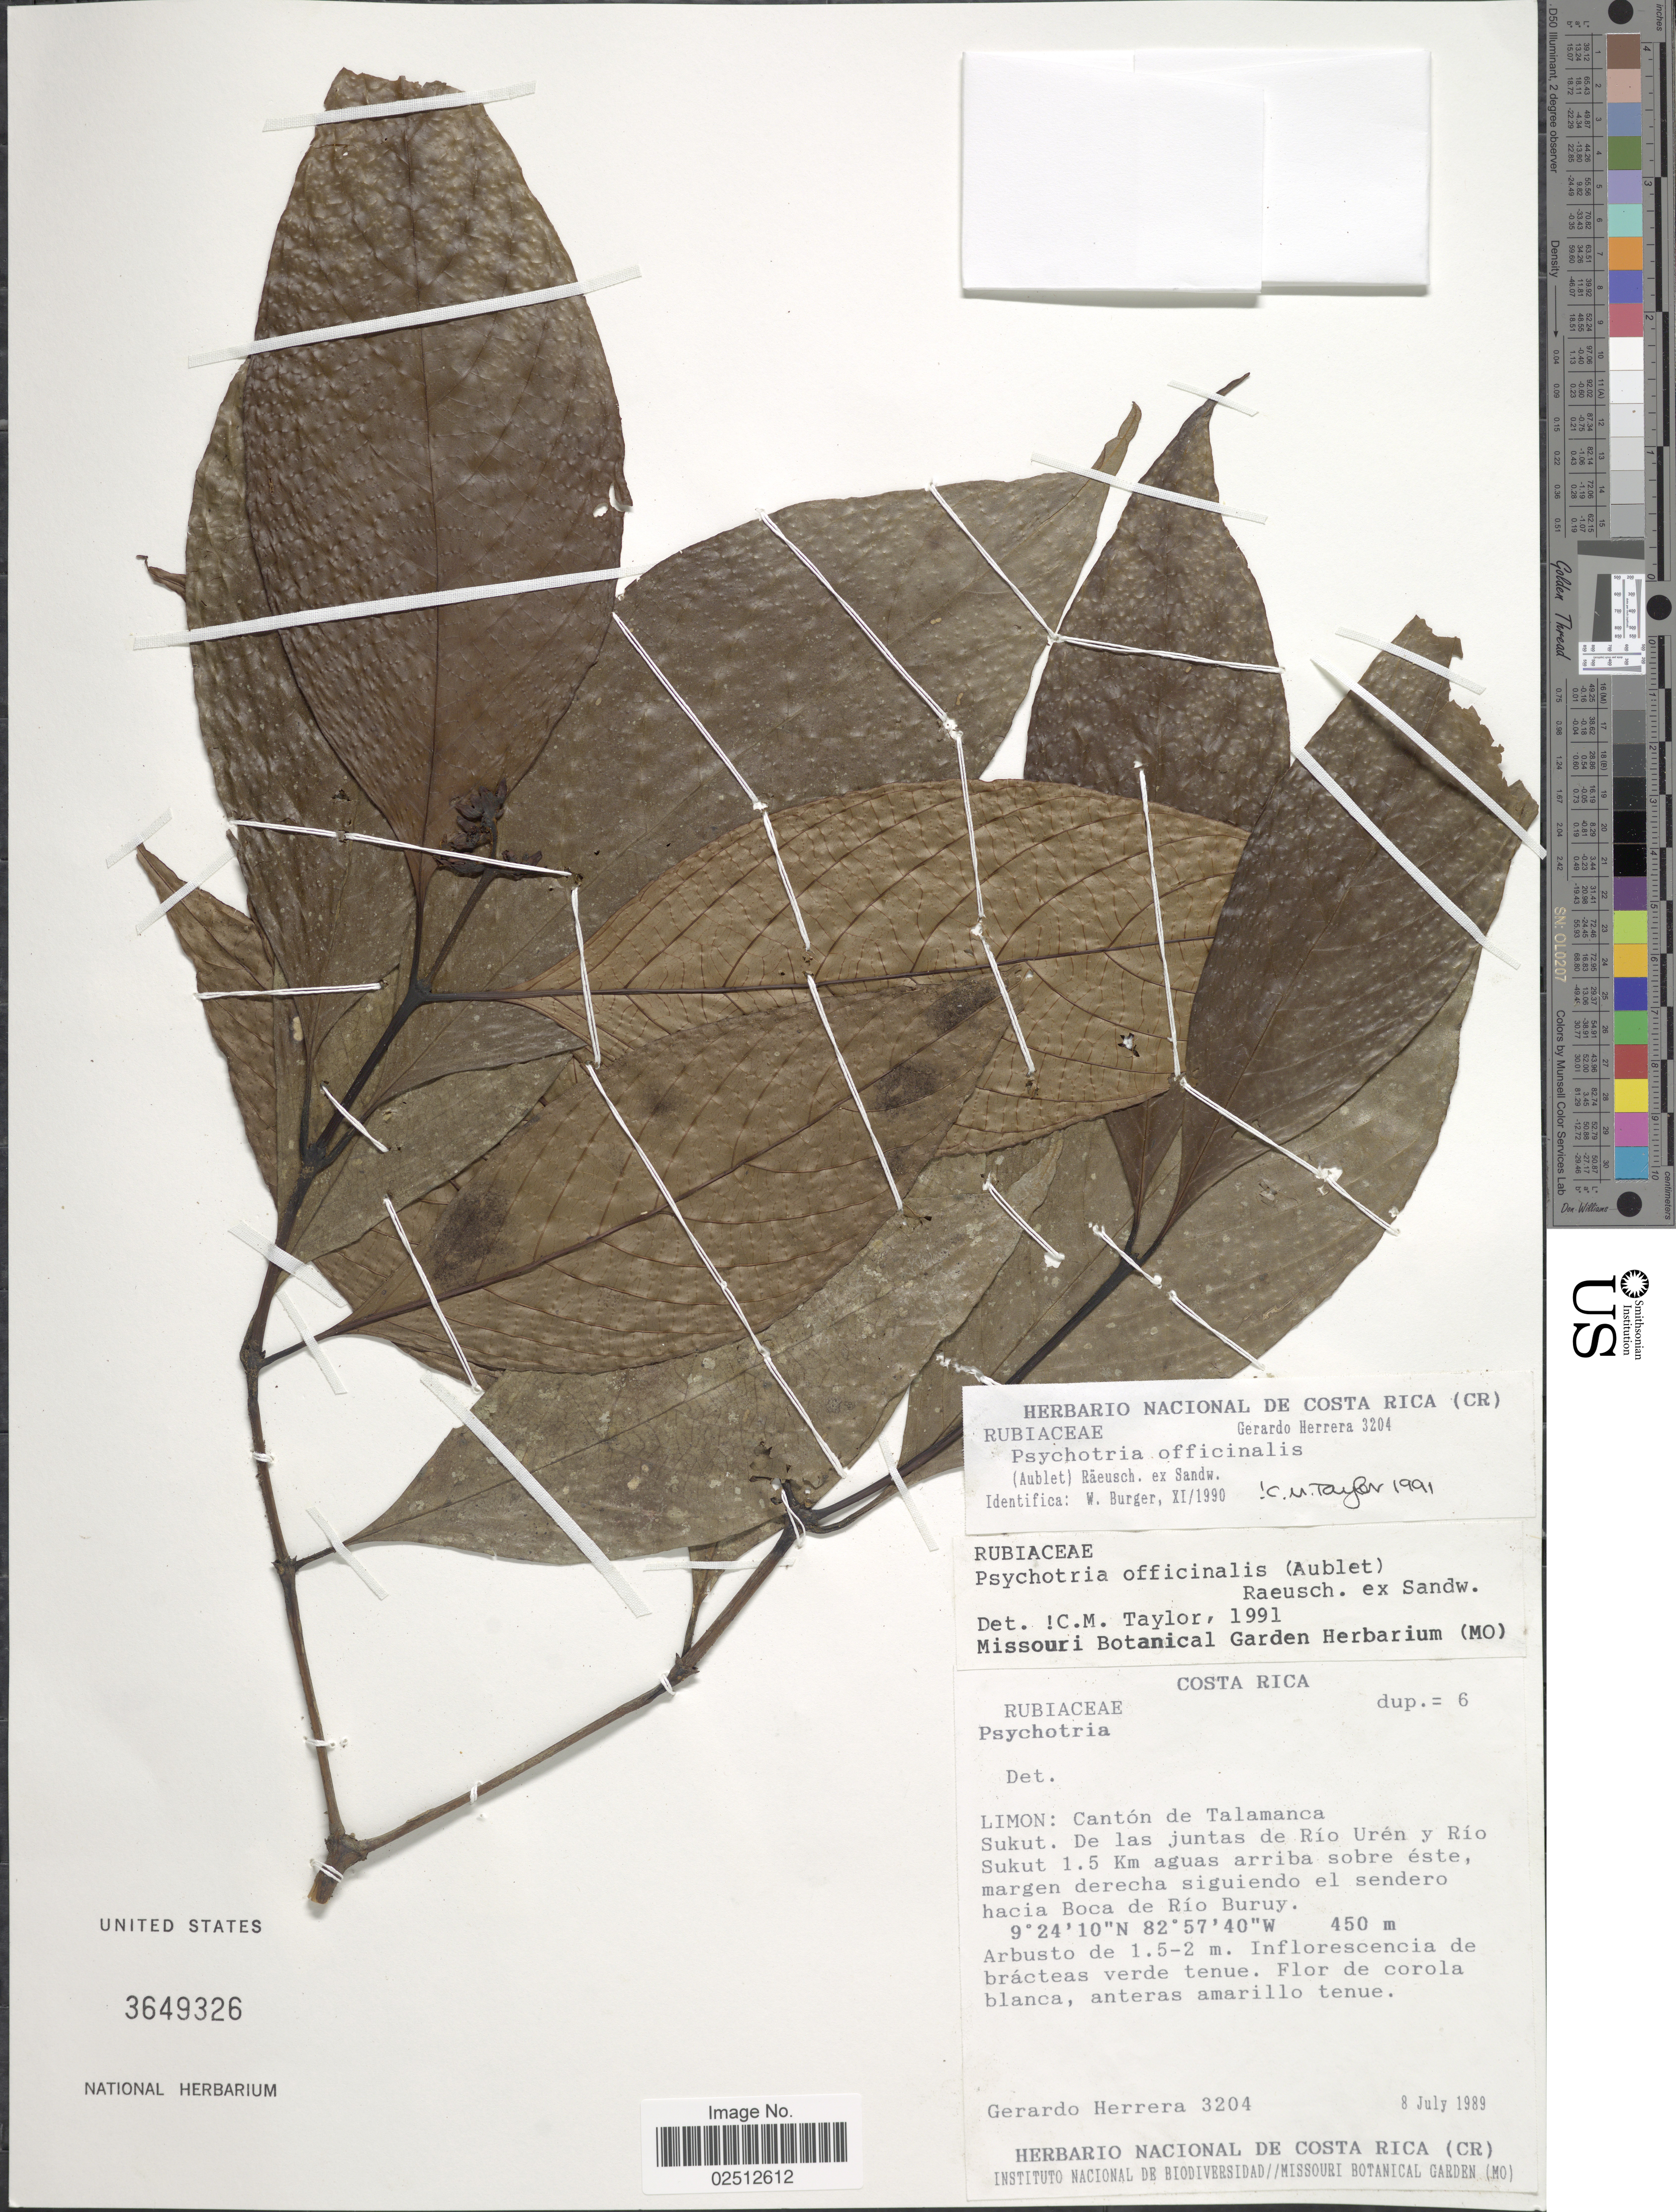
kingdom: Plantae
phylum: Tracheophyta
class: Magnoliopsida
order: Gentianales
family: Rubiaceae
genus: Psychotria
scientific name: Psychotria officinalis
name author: (Aubl.) Raeusch.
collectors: G. Herrera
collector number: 3204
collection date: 1989-07-08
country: Costa Rica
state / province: Limón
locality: Canton de Talamanca, Sukut. De las juntas de Rio Uren y Rio Sukut 1.5 Km aguas arriba sobre este, margen derecha siguiendo el sendero hacia Boca de Rio Buruy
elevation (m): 450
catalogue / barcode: US 3649326